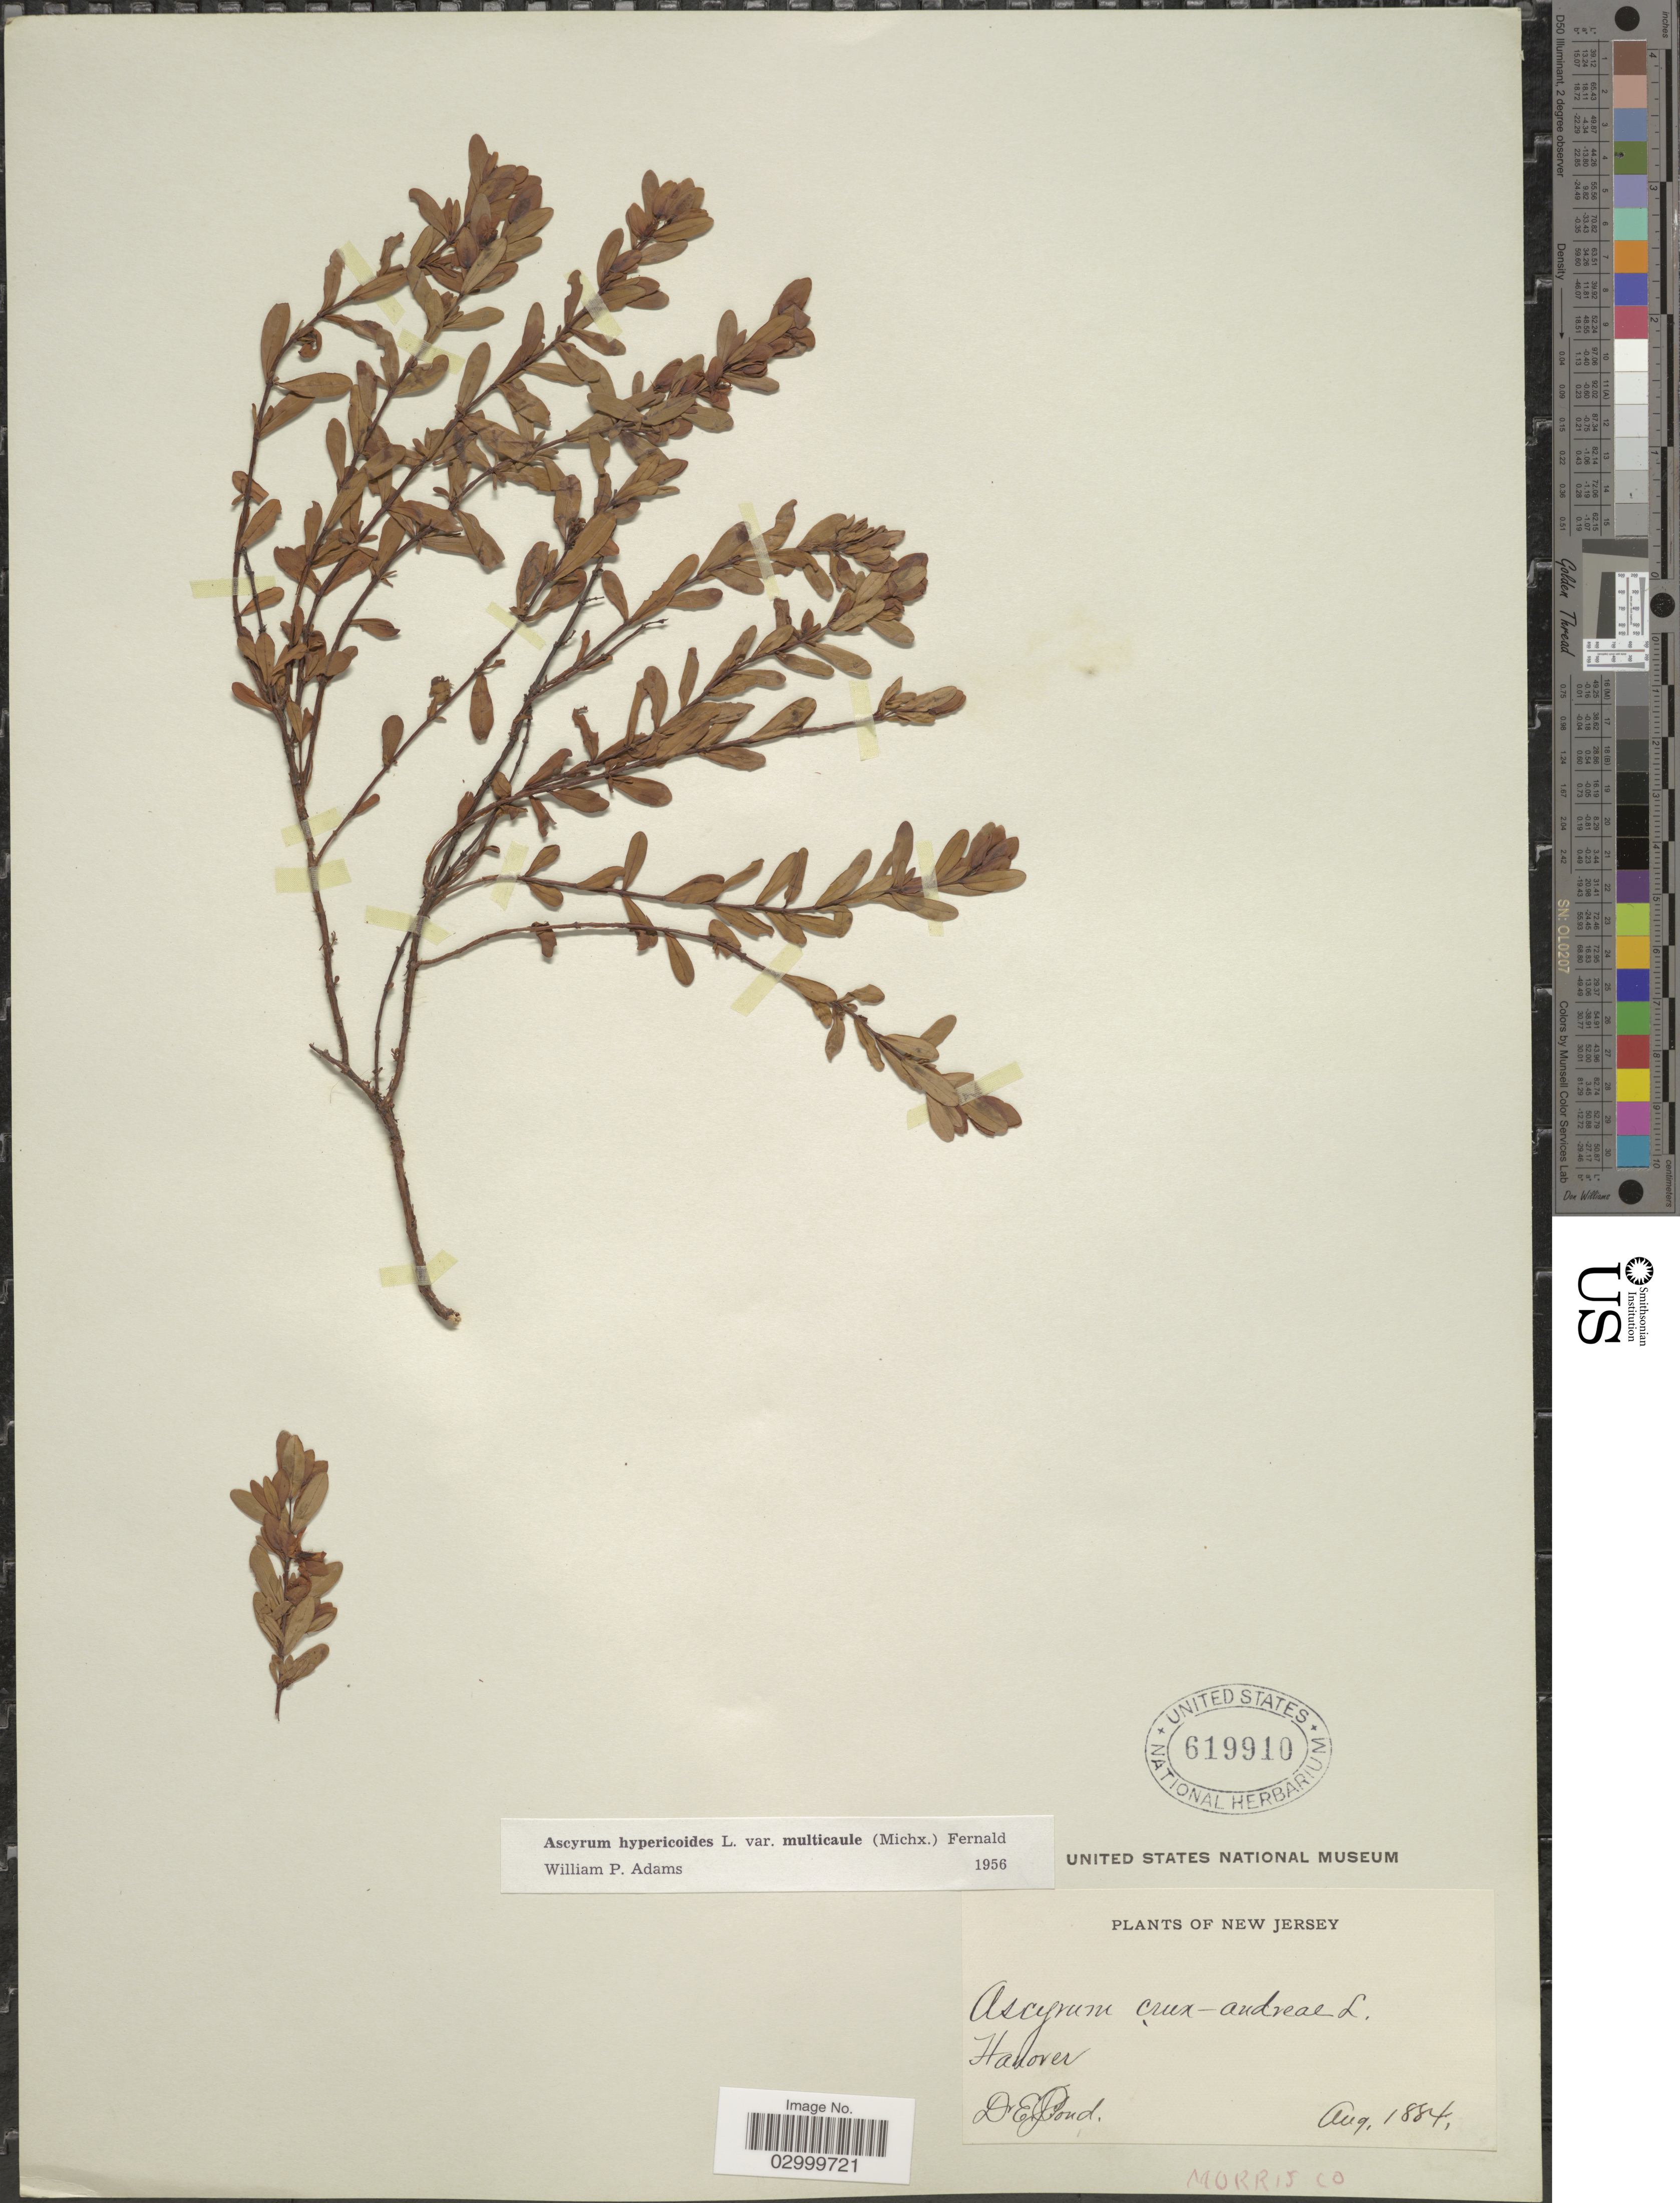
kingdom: Plantae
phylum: Tracheophyta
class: Magnoliopsida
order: Malpighiales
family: Hypericaceae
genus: Hypericum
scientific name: Hypericum stragulum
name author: W.P. Adams & N. Robson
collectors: E. Pond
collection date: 1884-08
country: United States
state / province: New Jersey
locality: Hanover, Morris Co.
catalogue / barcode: US 619910